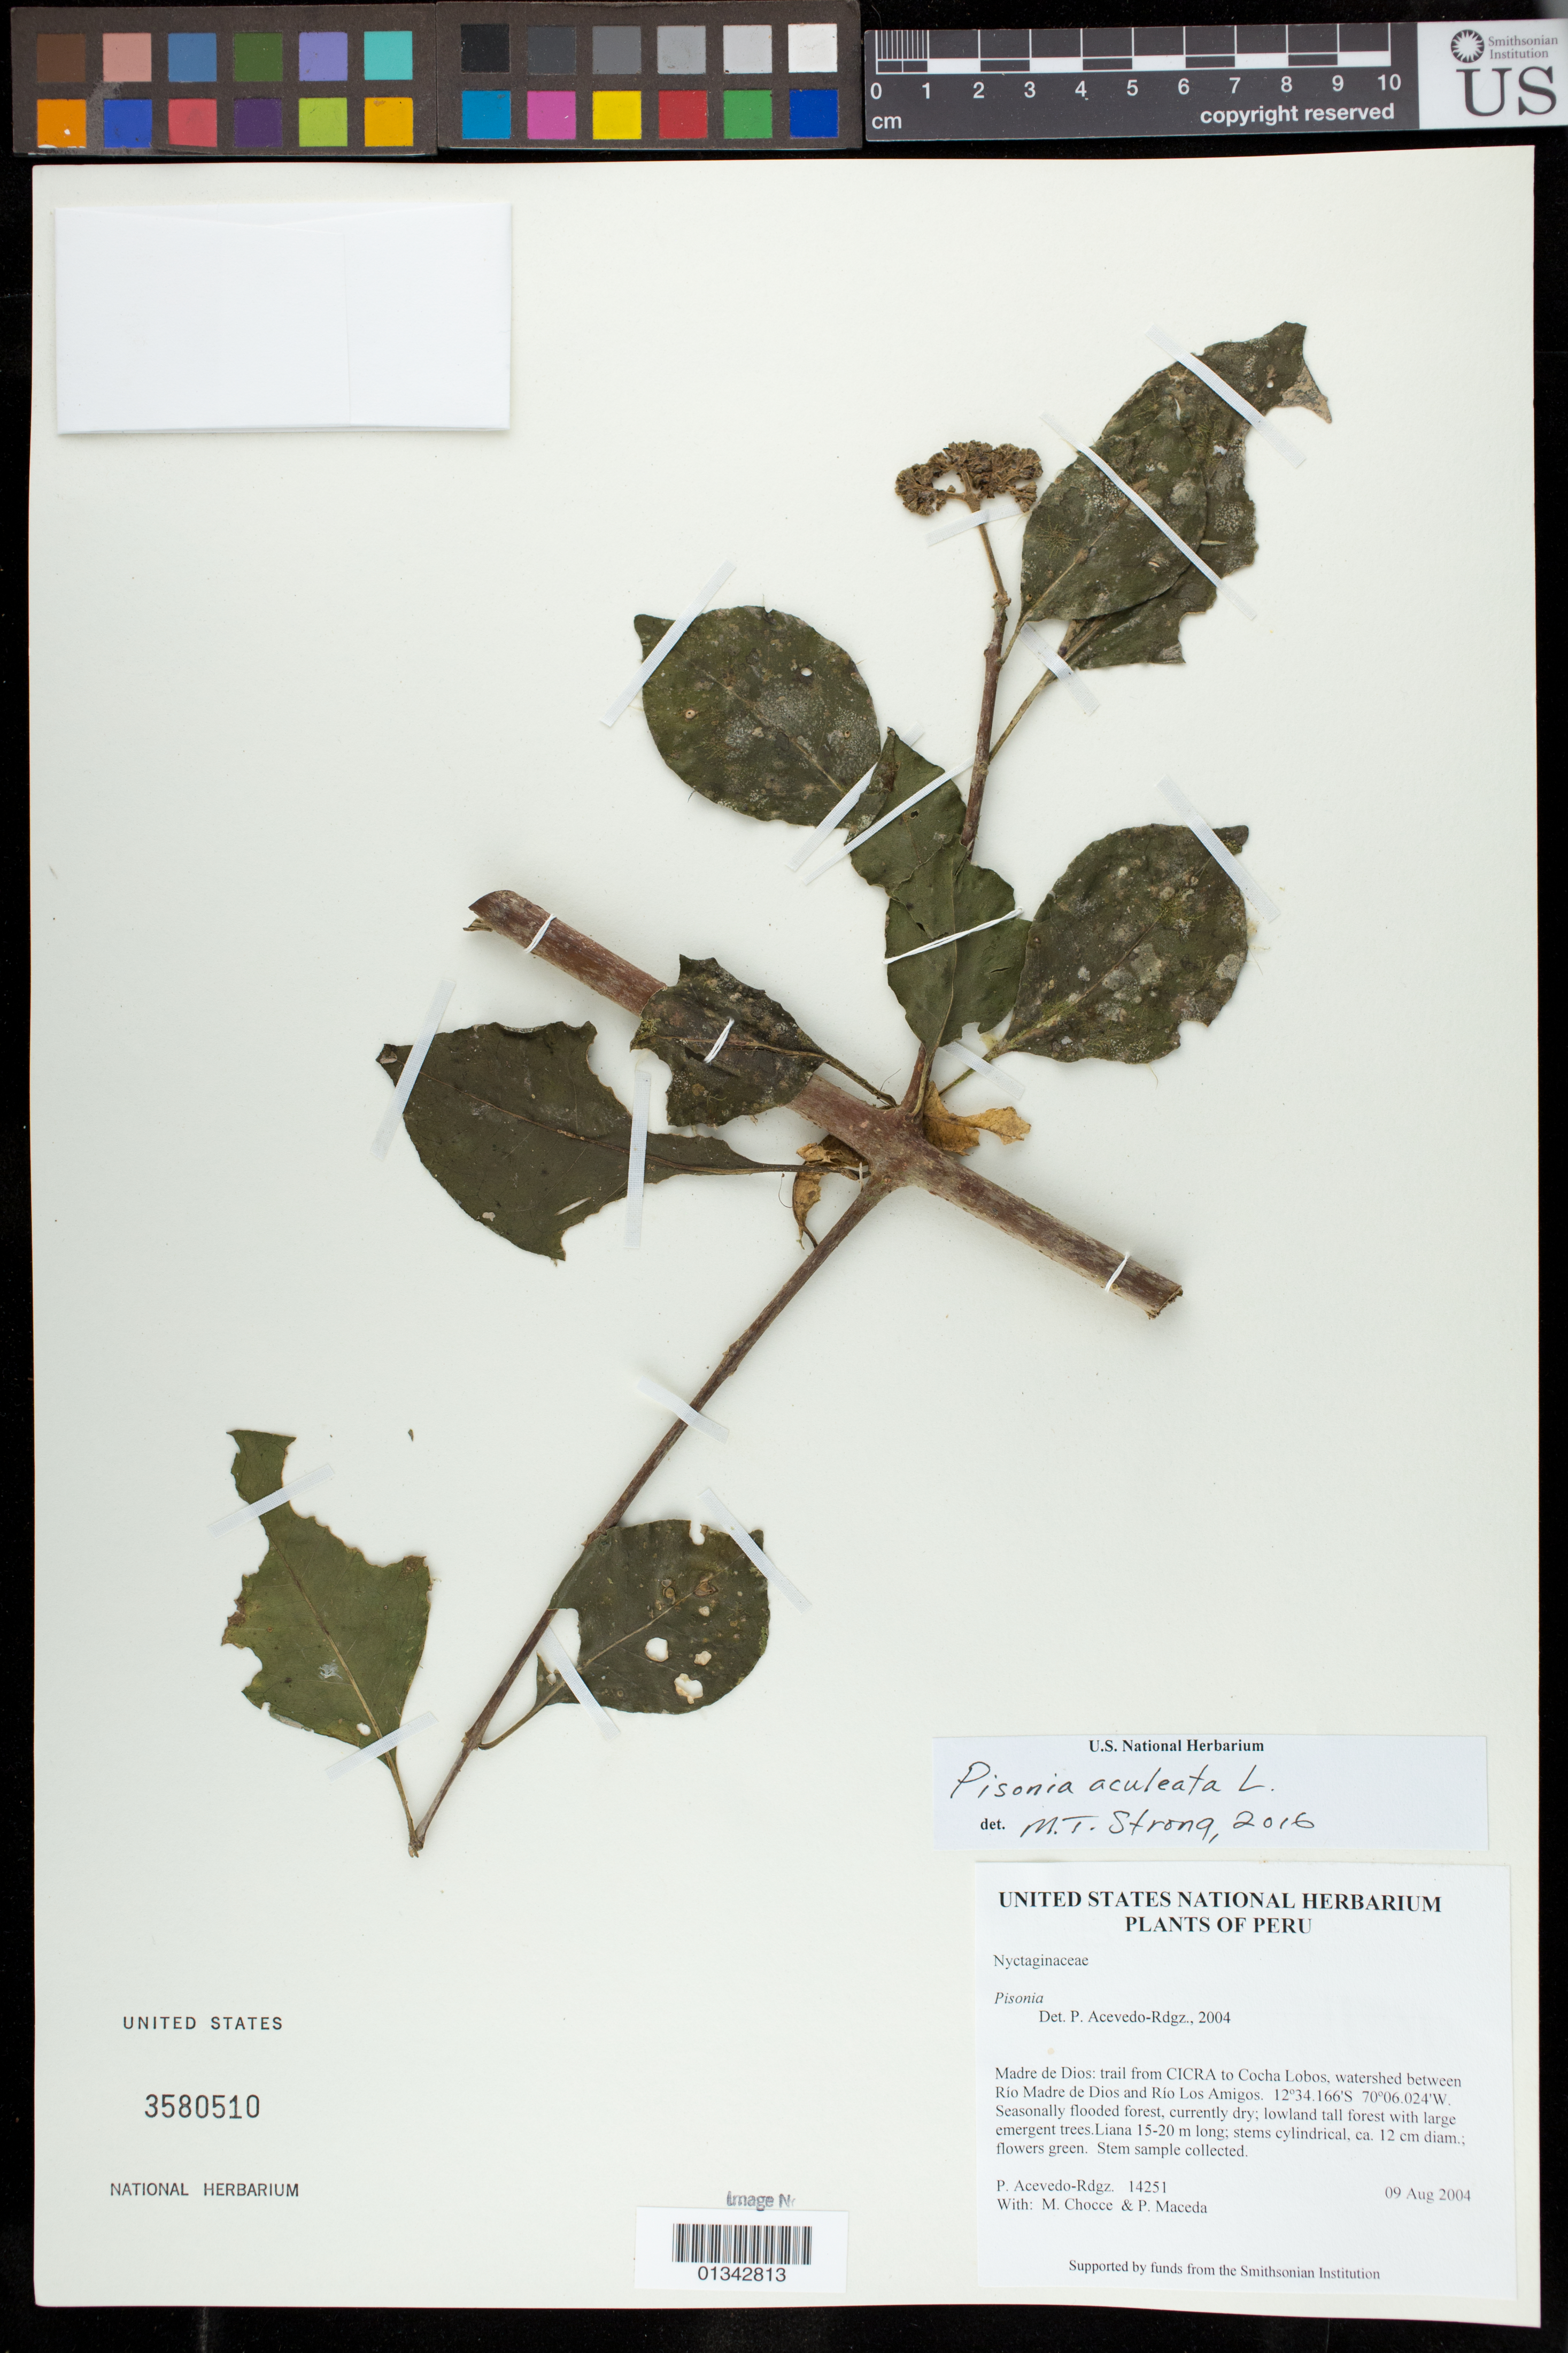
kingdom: Plantae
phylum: Tracheophyta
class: Magnoliopsida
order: Caryophyllales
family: Nyctaginaceae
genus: Pisonia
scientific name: Pisonia aculeata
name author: L.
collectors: P. Acevedo-Rodr., M. Chocce & P. Maceda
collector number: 14251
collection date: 2004-08-09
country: Peru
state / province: Madre de Dios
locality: trail from CICRA to Cocha Lobos, watershed between Rio Madre de Dios and Rio Los Amigos.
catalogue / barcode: US 3580510